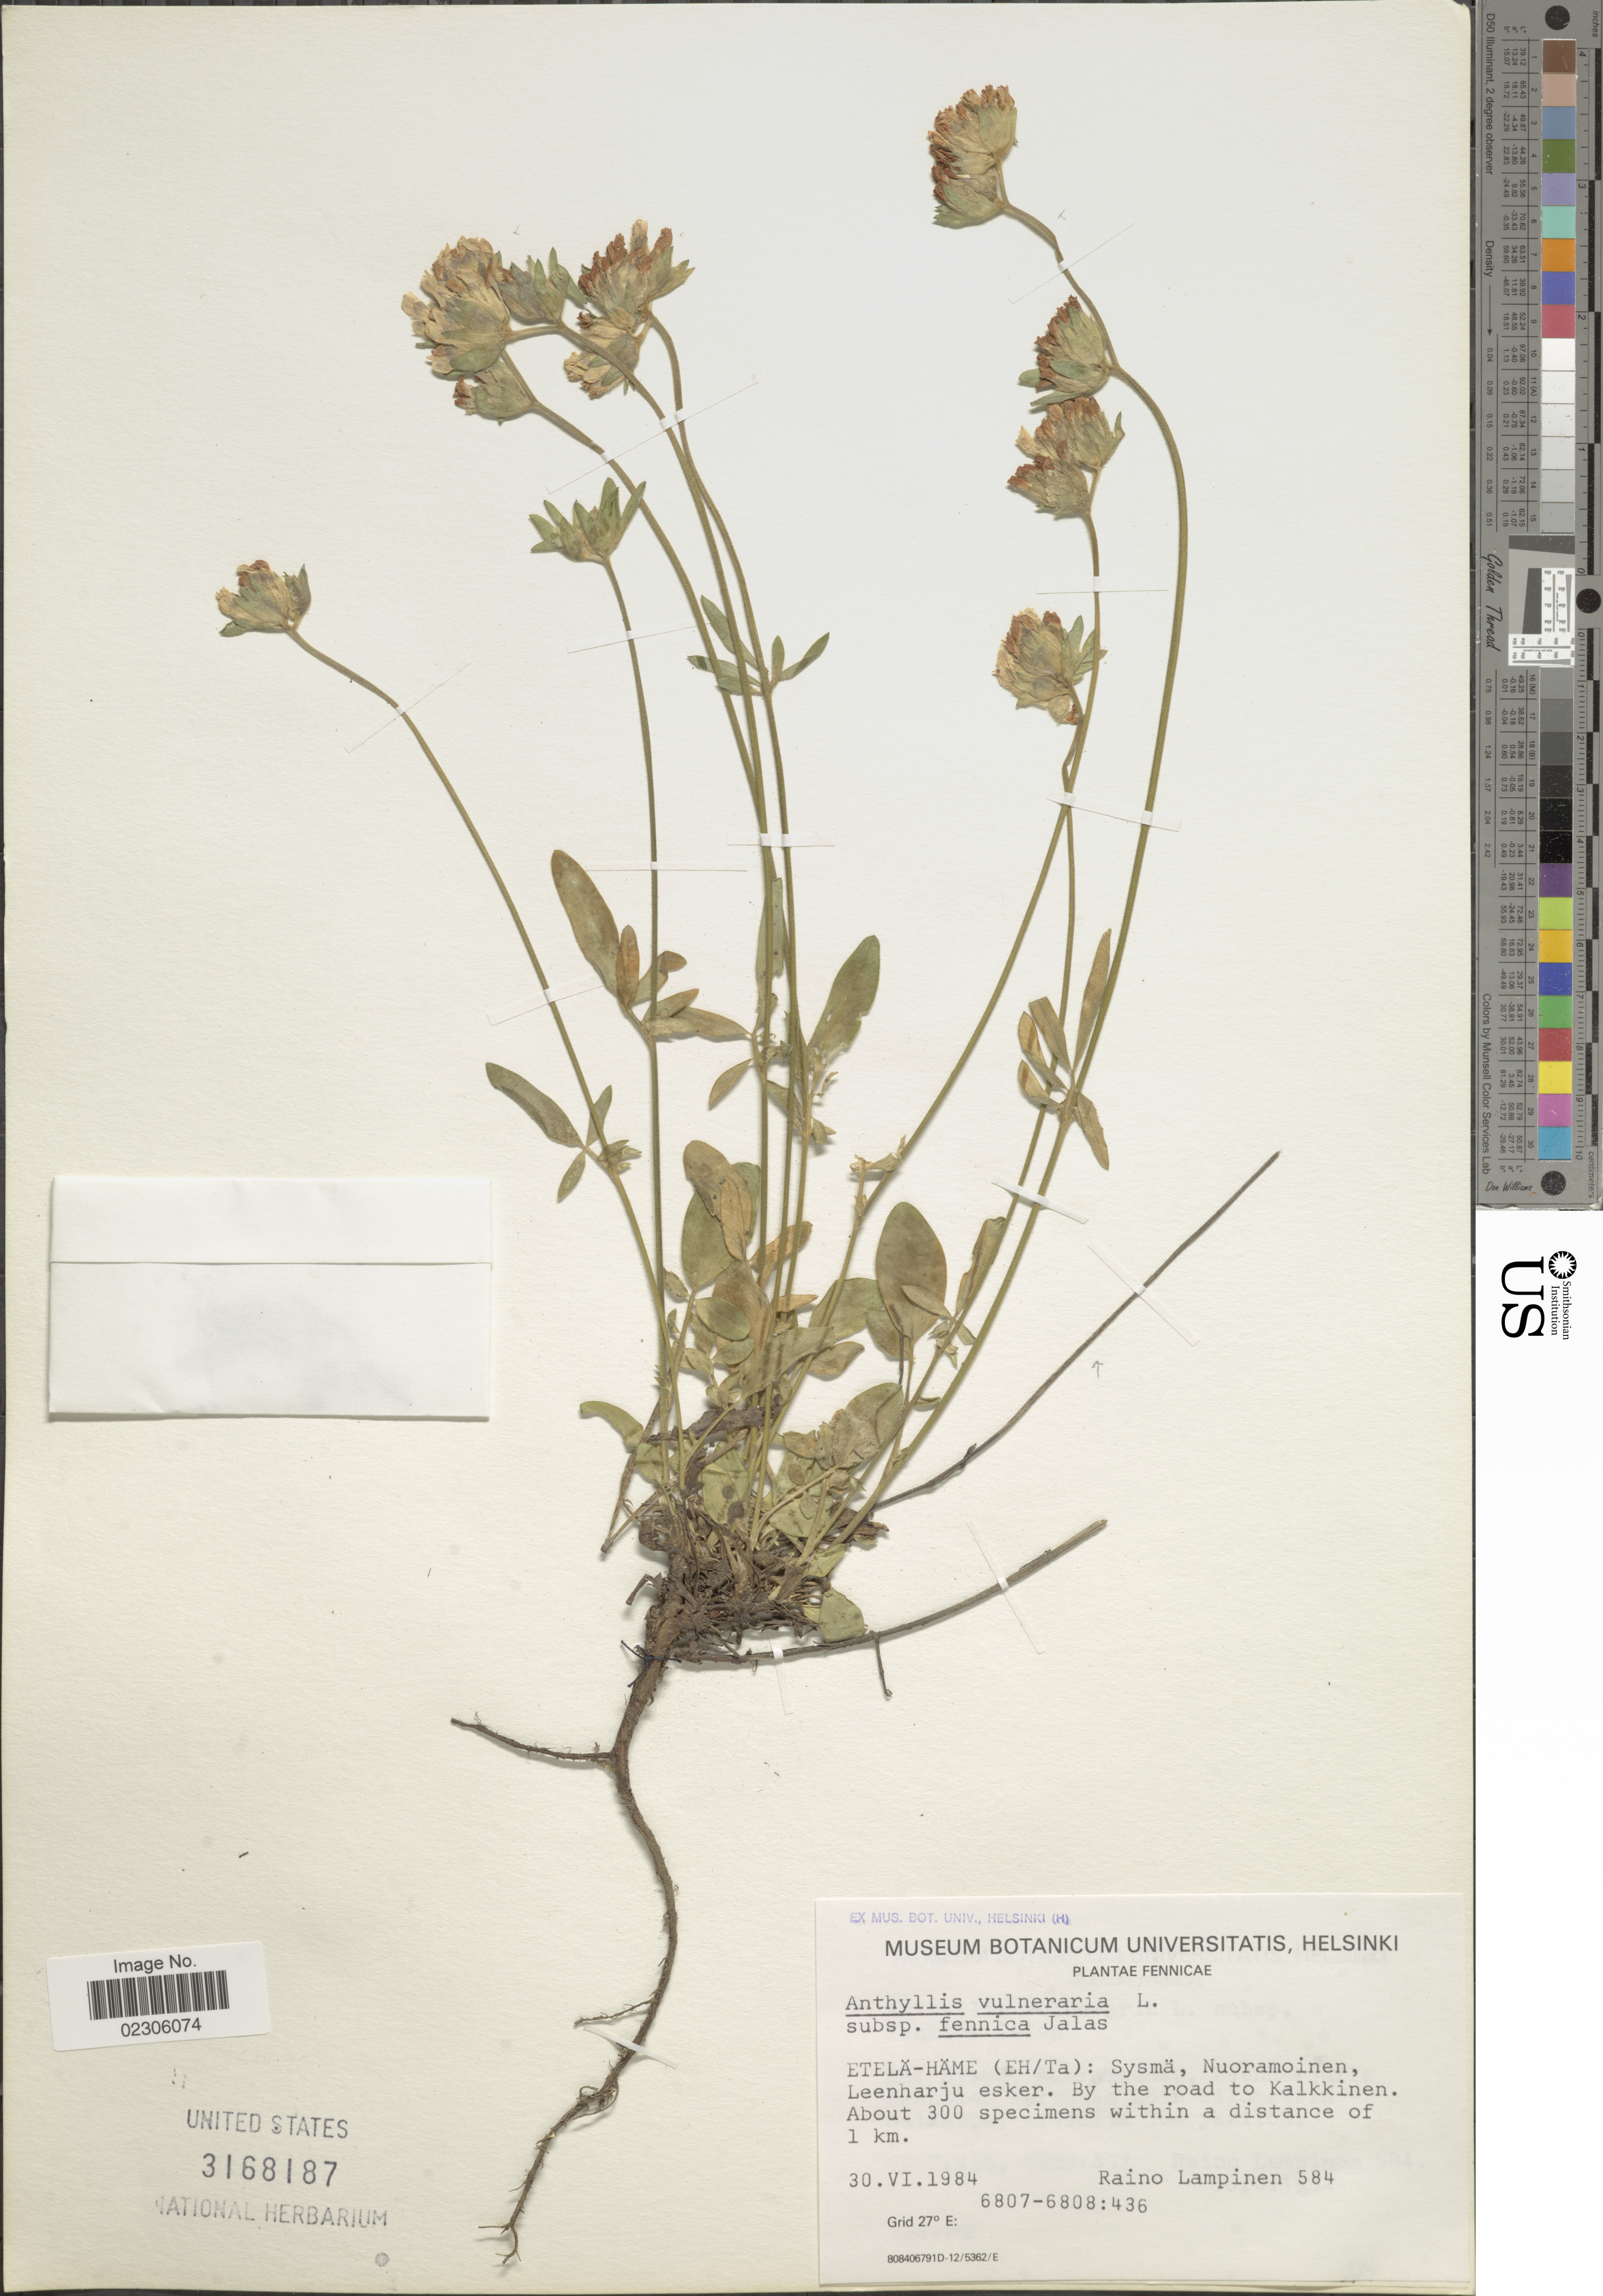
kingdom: Plantae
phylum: Tracheophyta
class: Magnoliopsida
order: Fabales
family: Fabaceae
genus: Anthyllis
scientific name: Anthyllis vulneraria subsp. fennica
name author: (Jalas) Cullen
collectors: R. Lampinen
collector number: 584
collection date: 1984-06-30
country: Finland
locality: Fennicae, Etela-Hame (Eh/Ta), Sysma, Nuoramoinen, Leenharju esker, by the road to Kalkkinen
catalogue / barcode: US 3168187